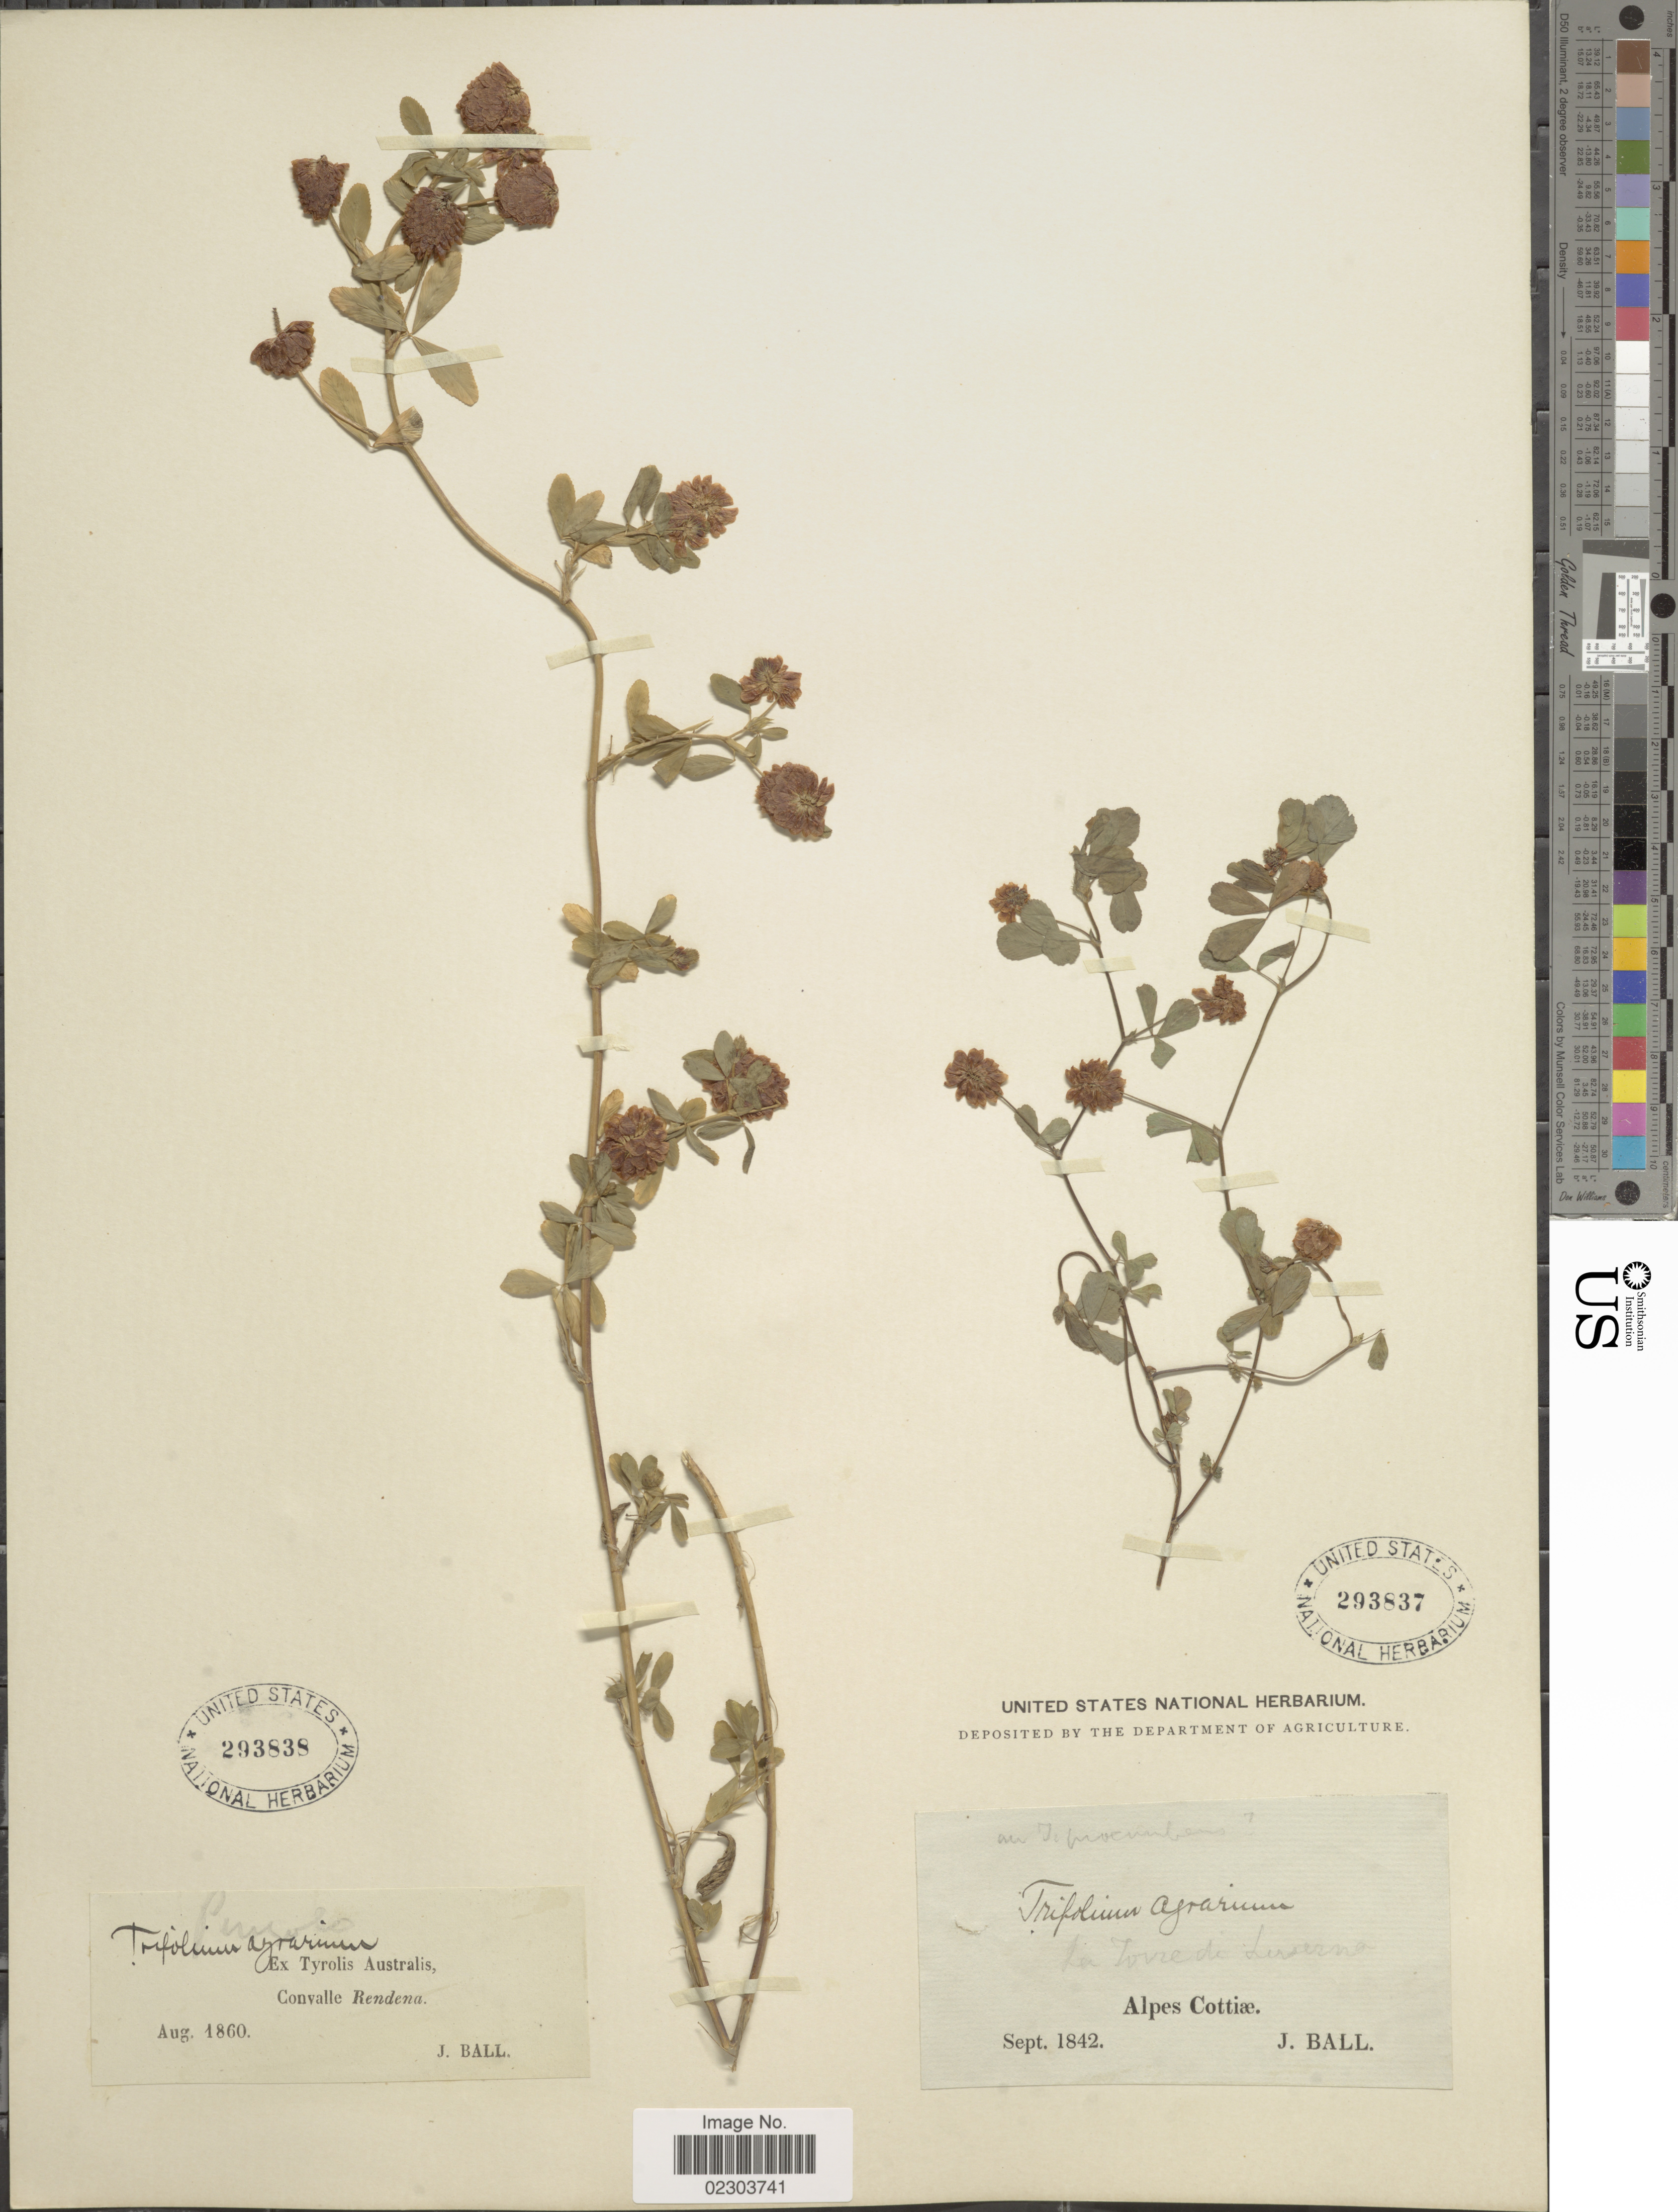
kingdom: Plantae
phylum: Tracheophyta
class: Magnoliopsida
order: Fabales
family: Fabaceae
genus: Trifolium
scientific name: Trifolium agrarium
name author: L.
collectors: J. Ball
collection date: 1860-08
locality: Ex Tryolis Australis, Convalle Rendena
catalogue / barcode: US 293838-2